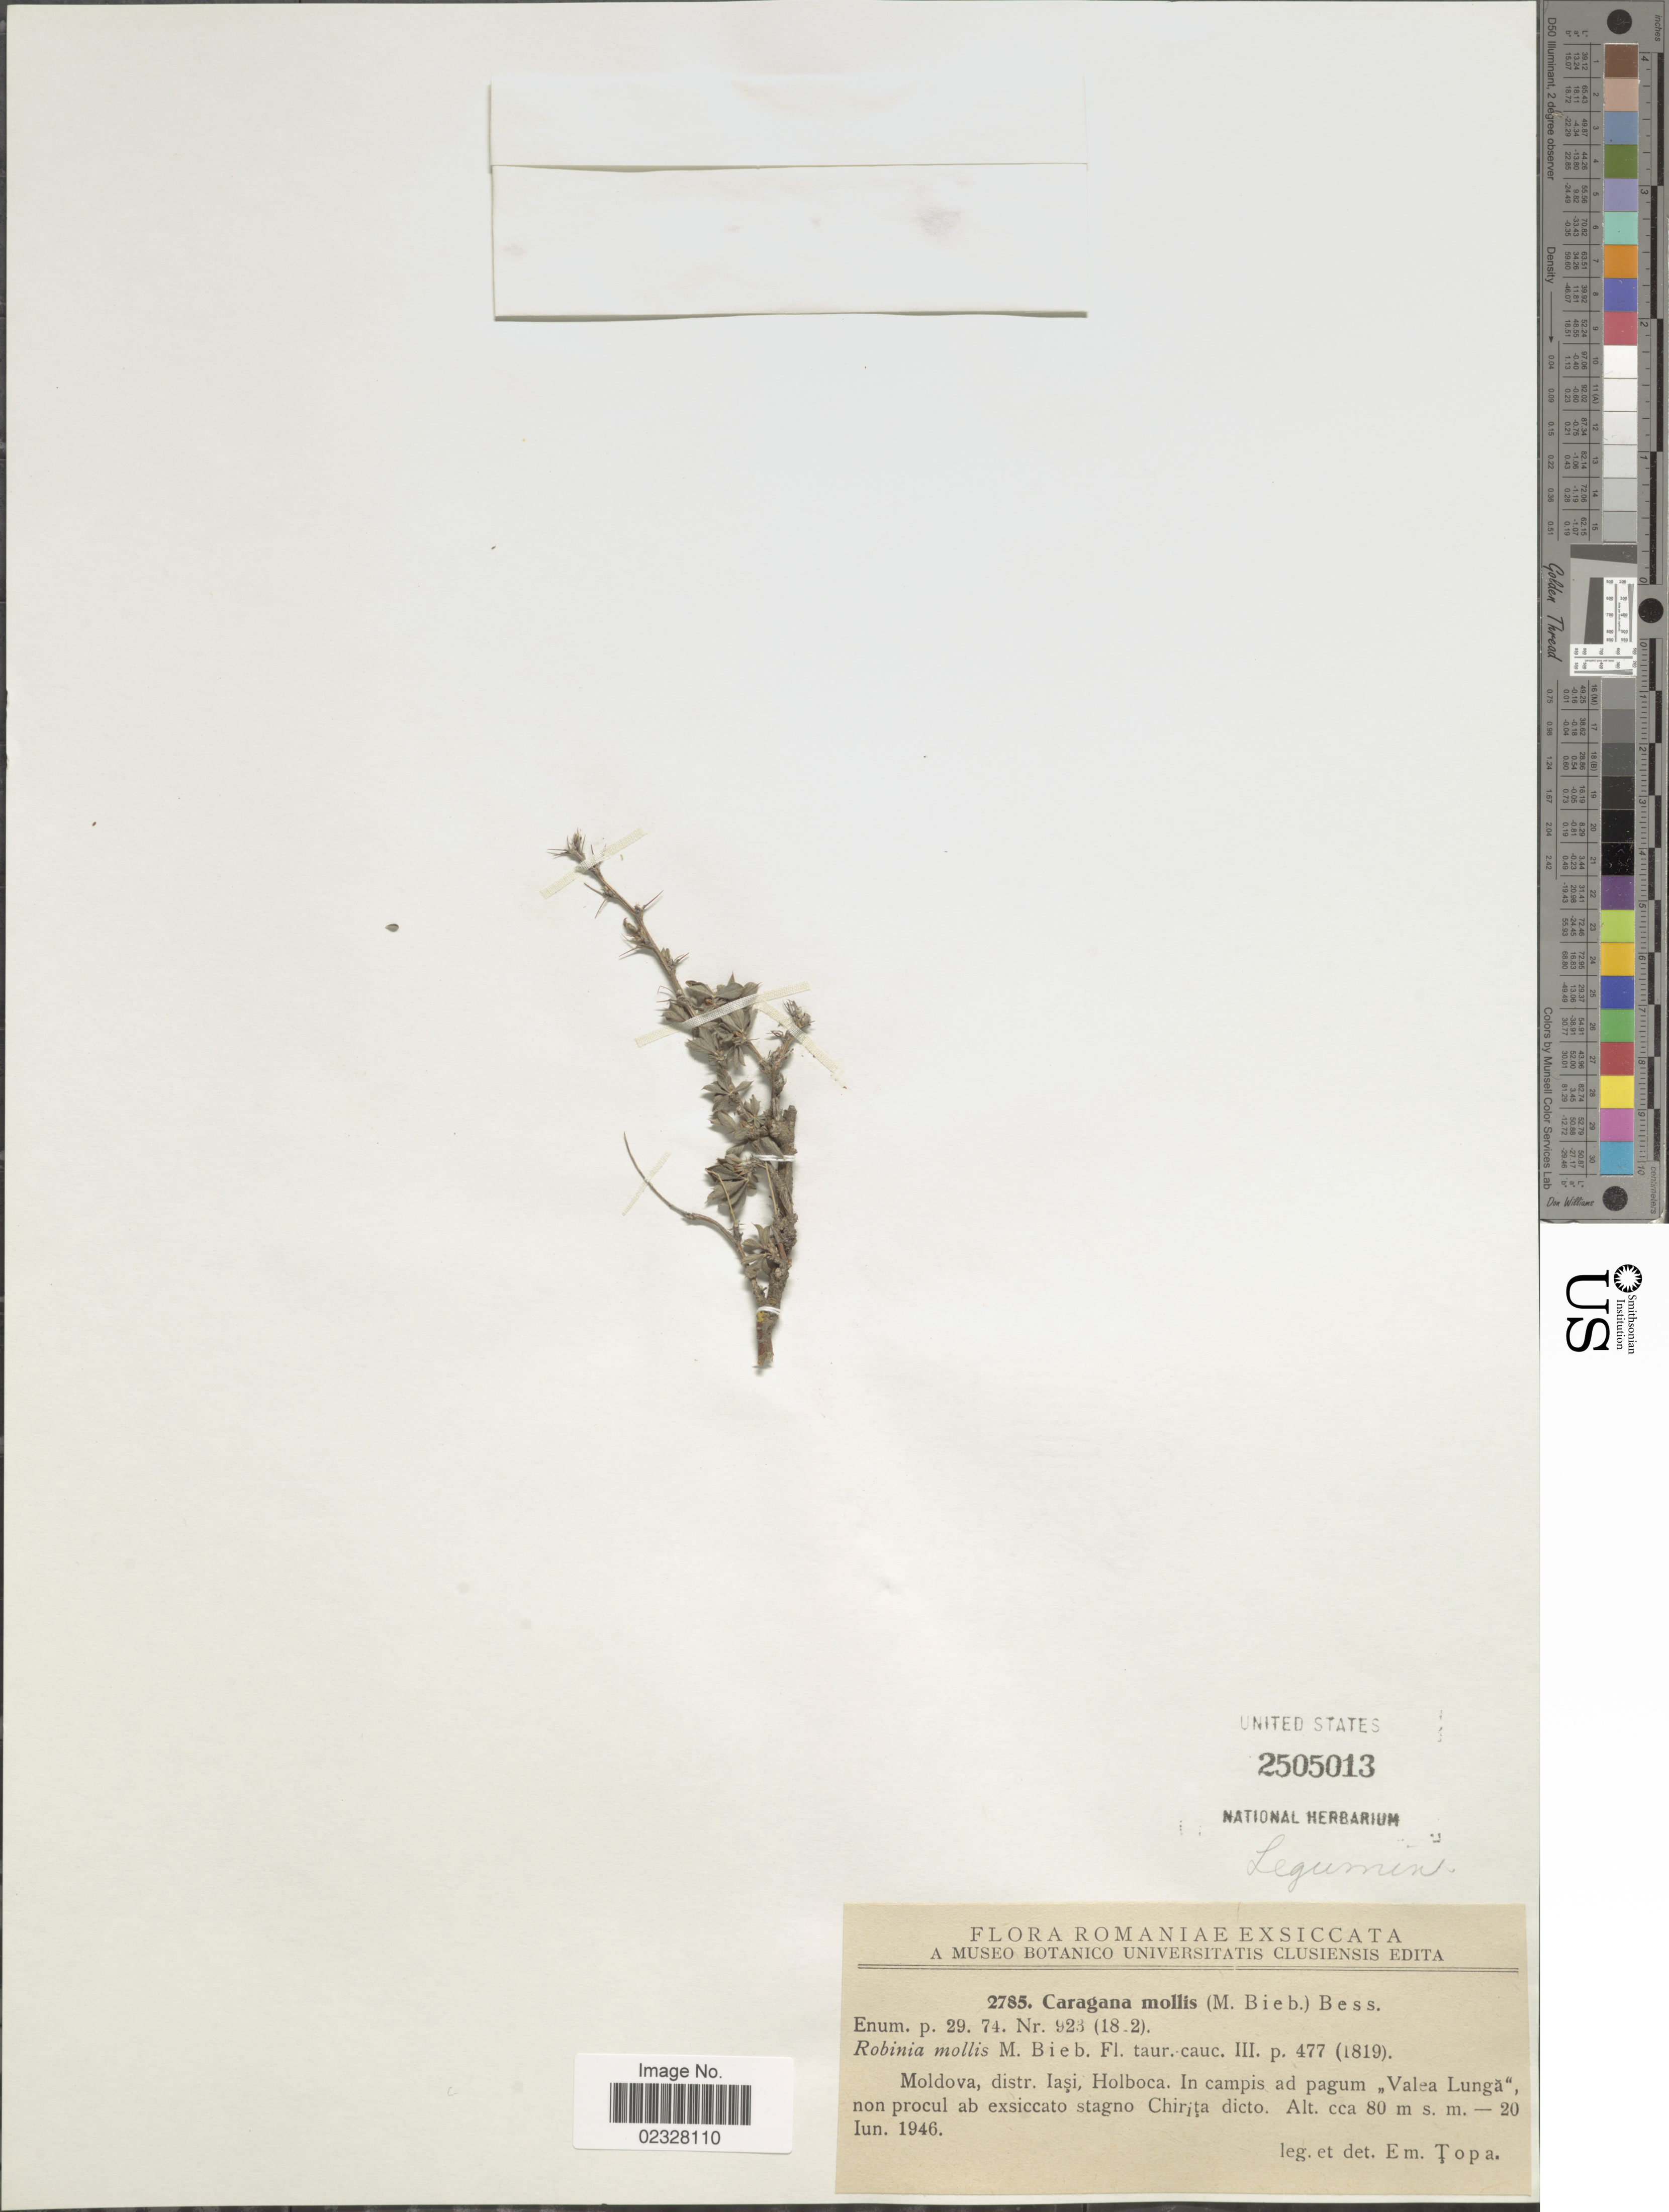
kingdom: Plantae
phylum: Tracheophyta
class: Magnoliopsida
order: Fabales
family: Fabaceae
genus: Caragana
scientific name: Caragana mollis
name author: Besser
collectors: E. Topa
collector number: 2785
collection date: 1946-06-20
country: Romania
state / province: Iasi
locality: Romaniae. Moldova, distr. Iasi, Holboca.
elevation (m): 80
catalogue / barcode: US 2505013